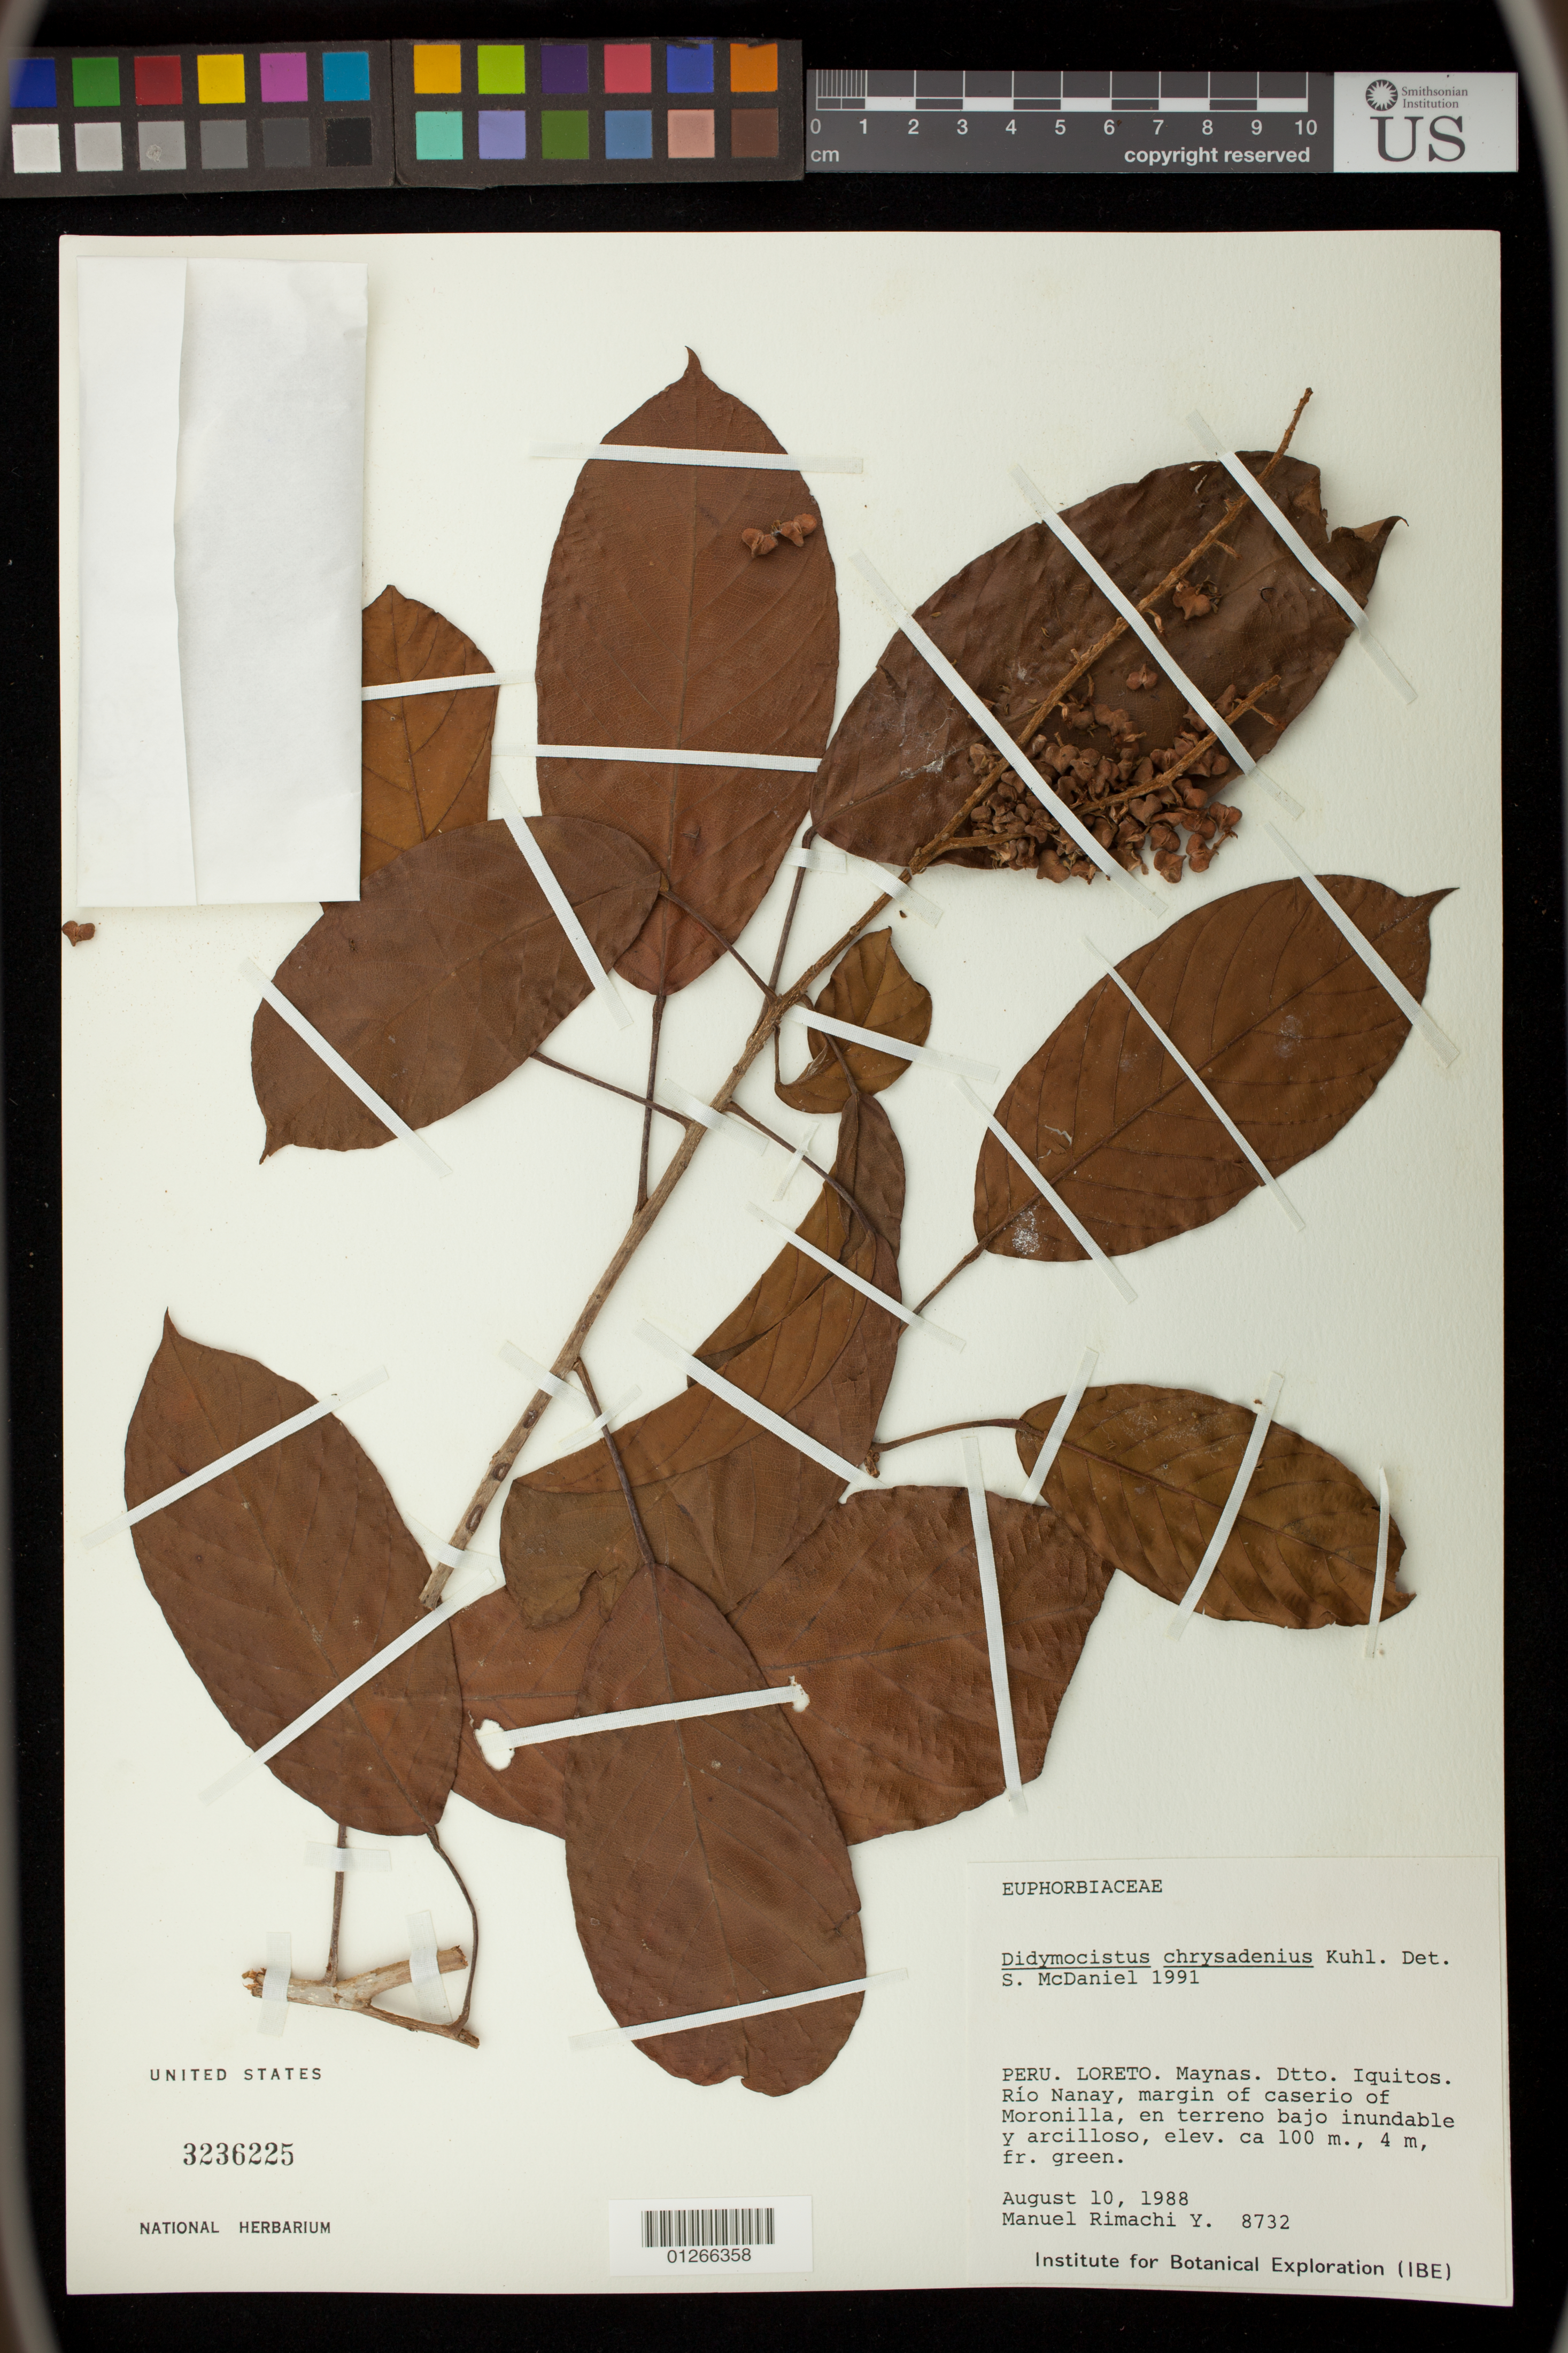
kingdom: Plantae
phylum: Tracheophyta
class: Magnoliopsida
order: Malpighiales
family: Phyllanthaceae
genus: Didymocistus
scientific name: Didymocistus chrysadenius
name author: Kuhlm.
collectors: M. Rimachi Y.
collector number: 8732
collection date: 1988-08-10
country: Peru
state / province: Loreto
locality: Maynas. Dtto. Iquitos. Rio Nanay, margin of caserio of Moronilla.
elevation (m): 100